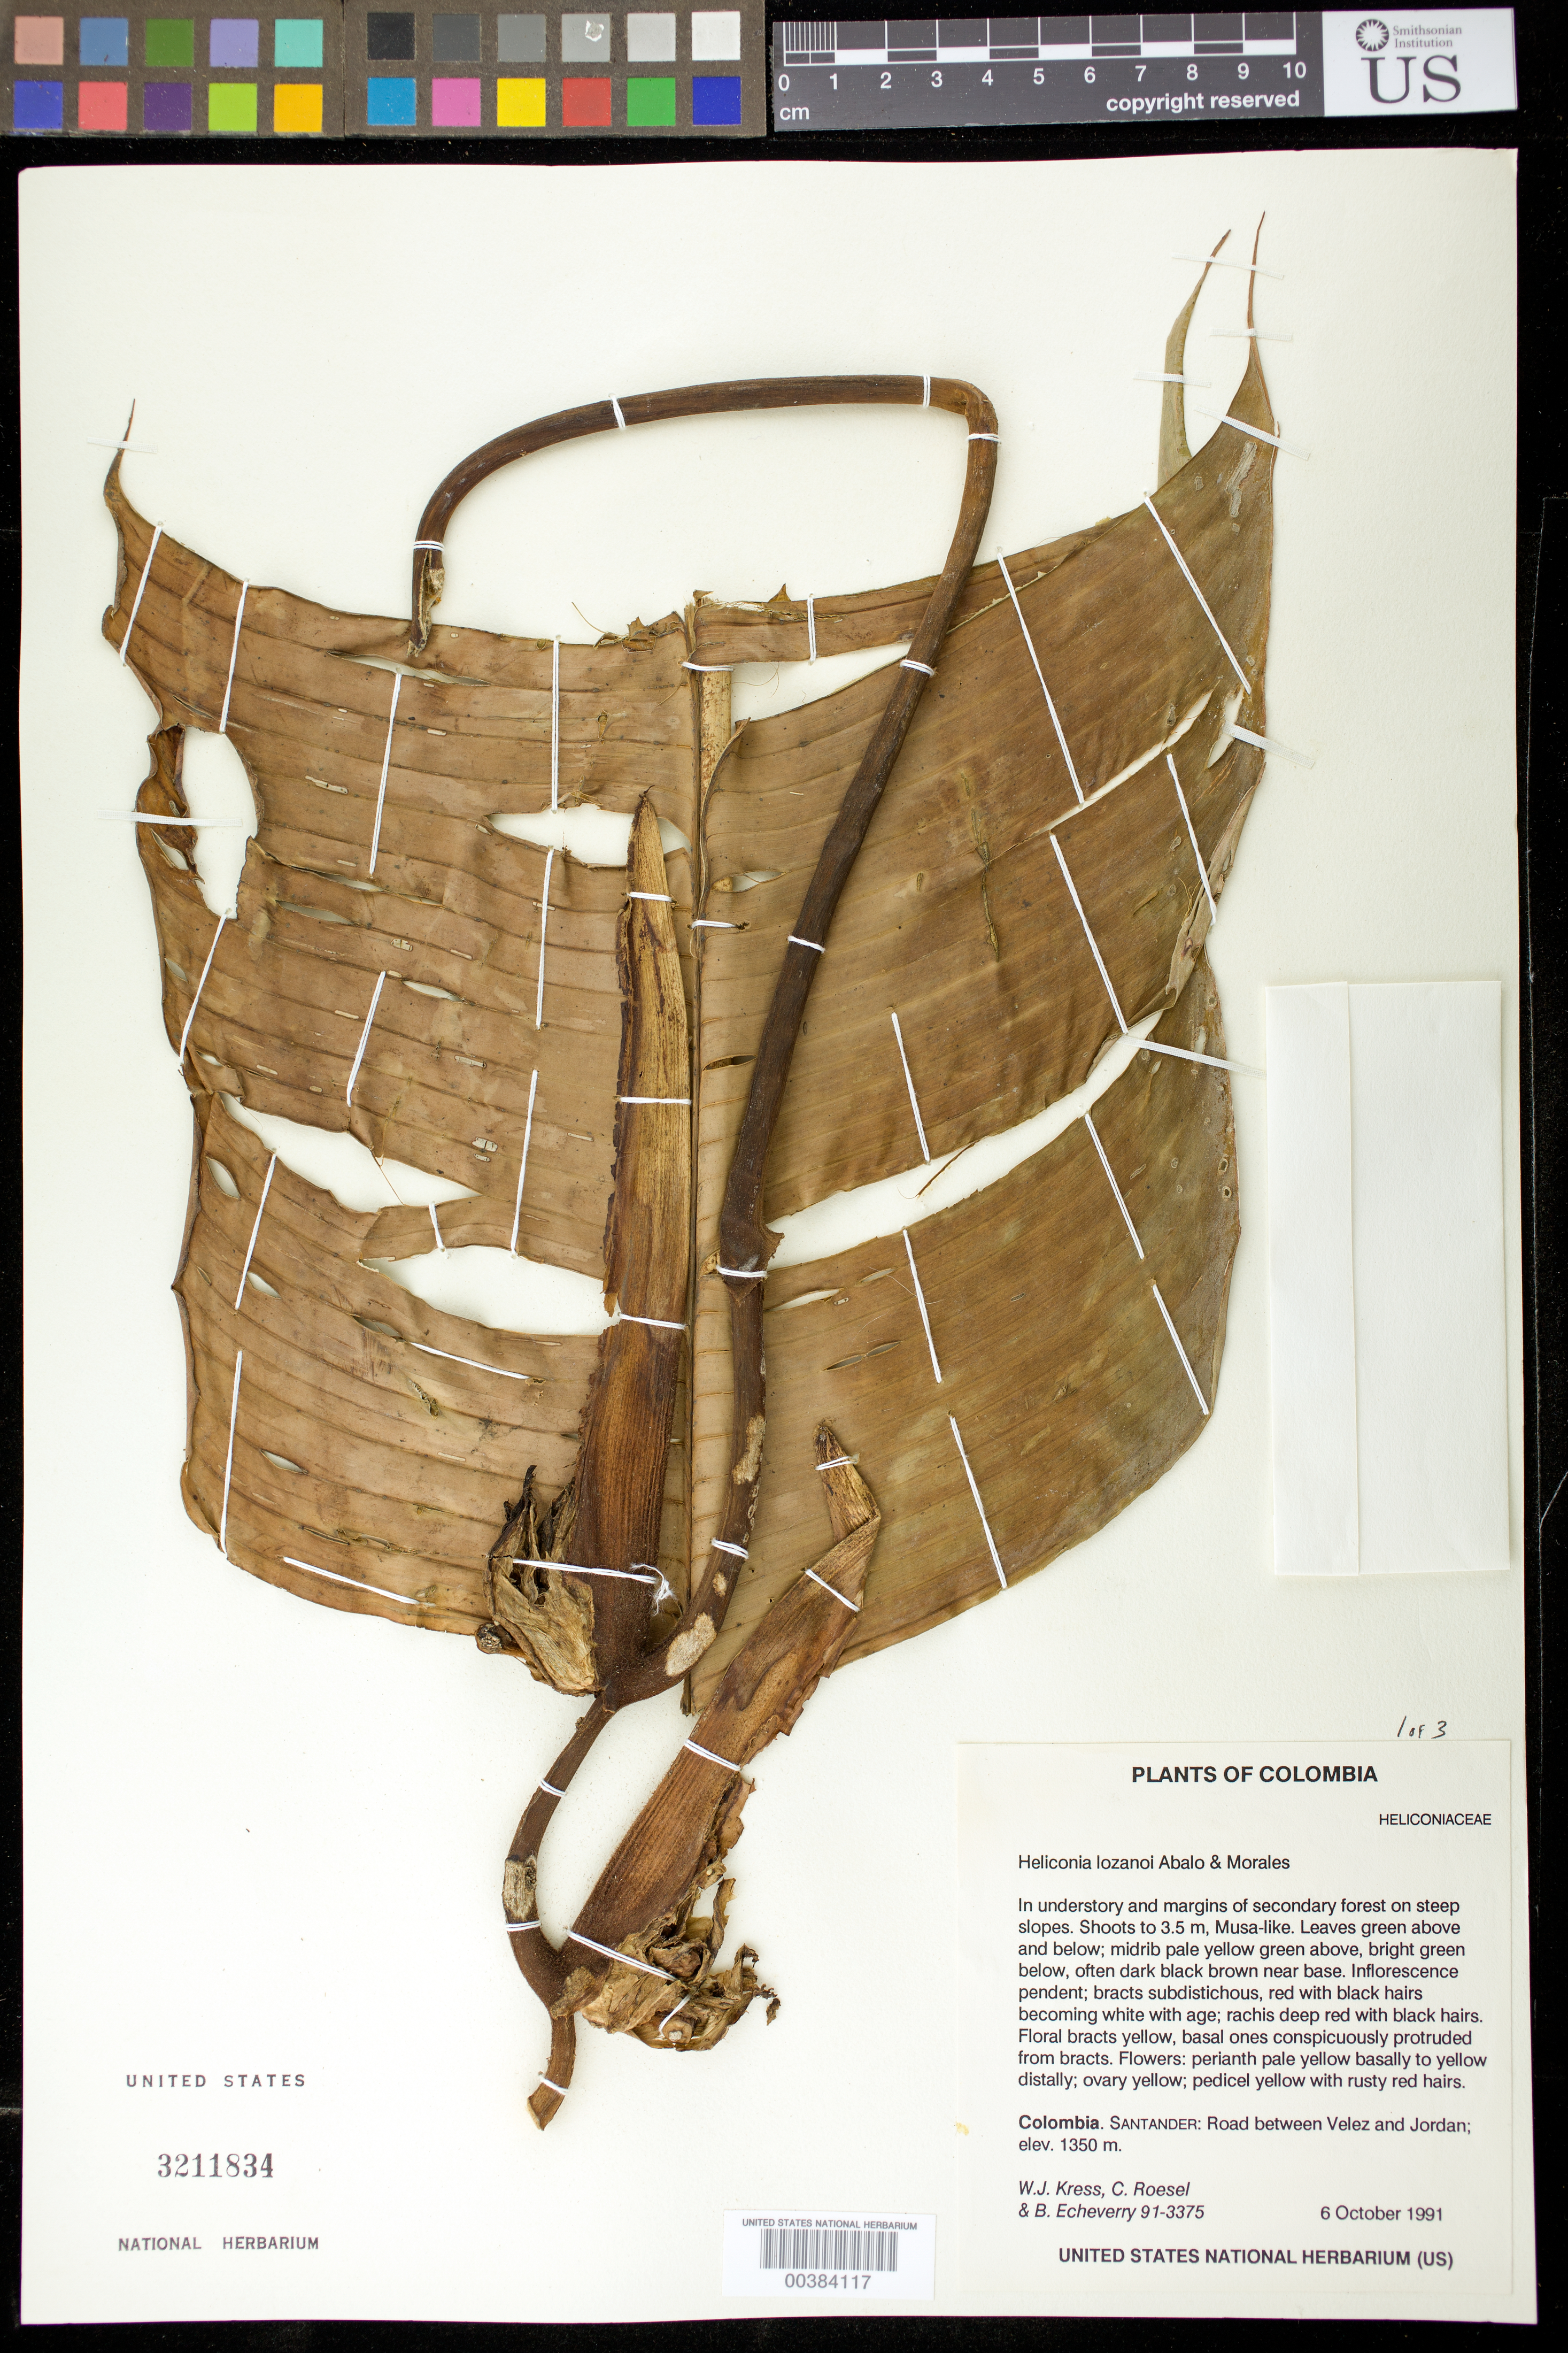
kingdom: Plantae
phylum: Tracheophyta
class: Liliopsida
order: Zingiberales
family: Heliconiaceae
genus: Heliconia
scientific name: Heliconia oleosa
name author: Abalo & G. Morales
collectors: W. J. Kress, C. S. Roesel & B. Echeverry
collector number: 91-3375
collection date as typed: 06 Oct 1991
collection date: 1991-10-06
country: Colombia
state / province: Santander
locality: Between Velez and Jordan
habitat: In understory and margins of secondary forest on steep slopes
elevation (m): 1350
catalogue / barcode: US 3211834